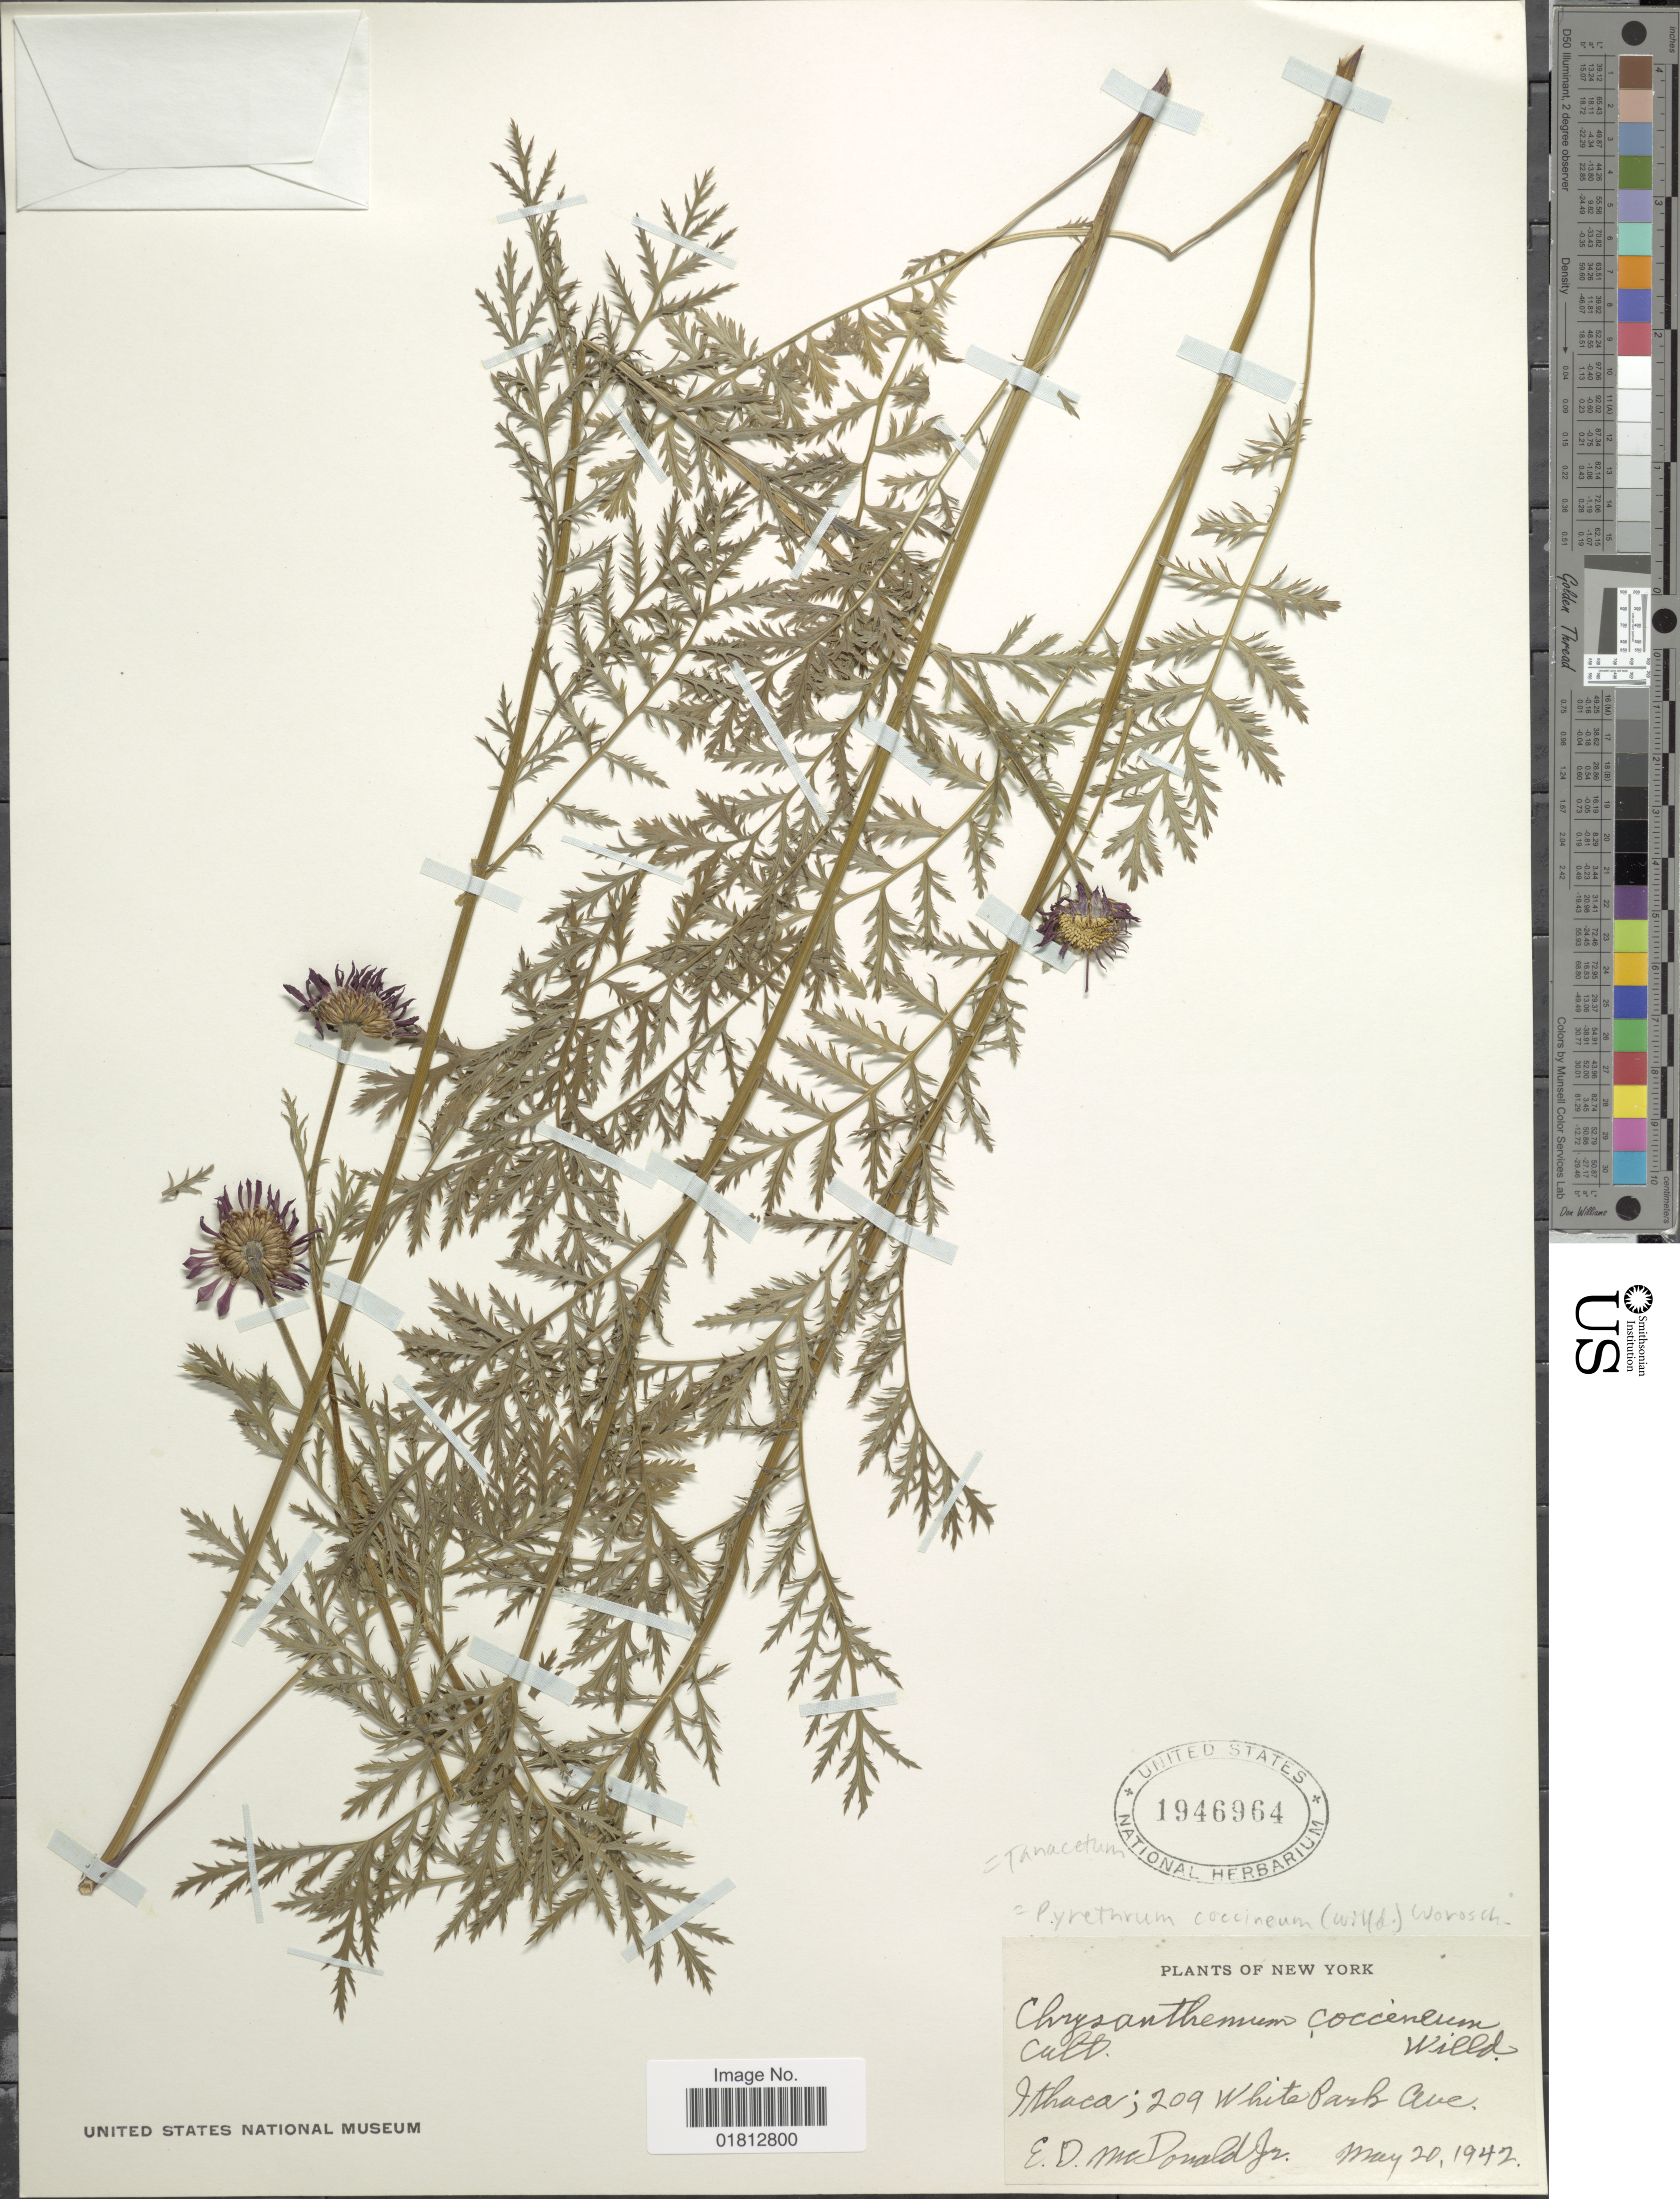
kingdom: Plantae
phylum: Tracheophyta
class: Magnoliopsida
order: Asterales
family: Asteraceae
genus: Tanacetum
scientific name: Tanacetum coccineum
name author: (Willd.) Grierson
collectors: E. D. McDonald Jr.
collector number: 209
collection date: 1942-05-20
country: United States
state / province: New York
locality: Ithaca, White Park Ave.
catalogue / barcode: US 1946964